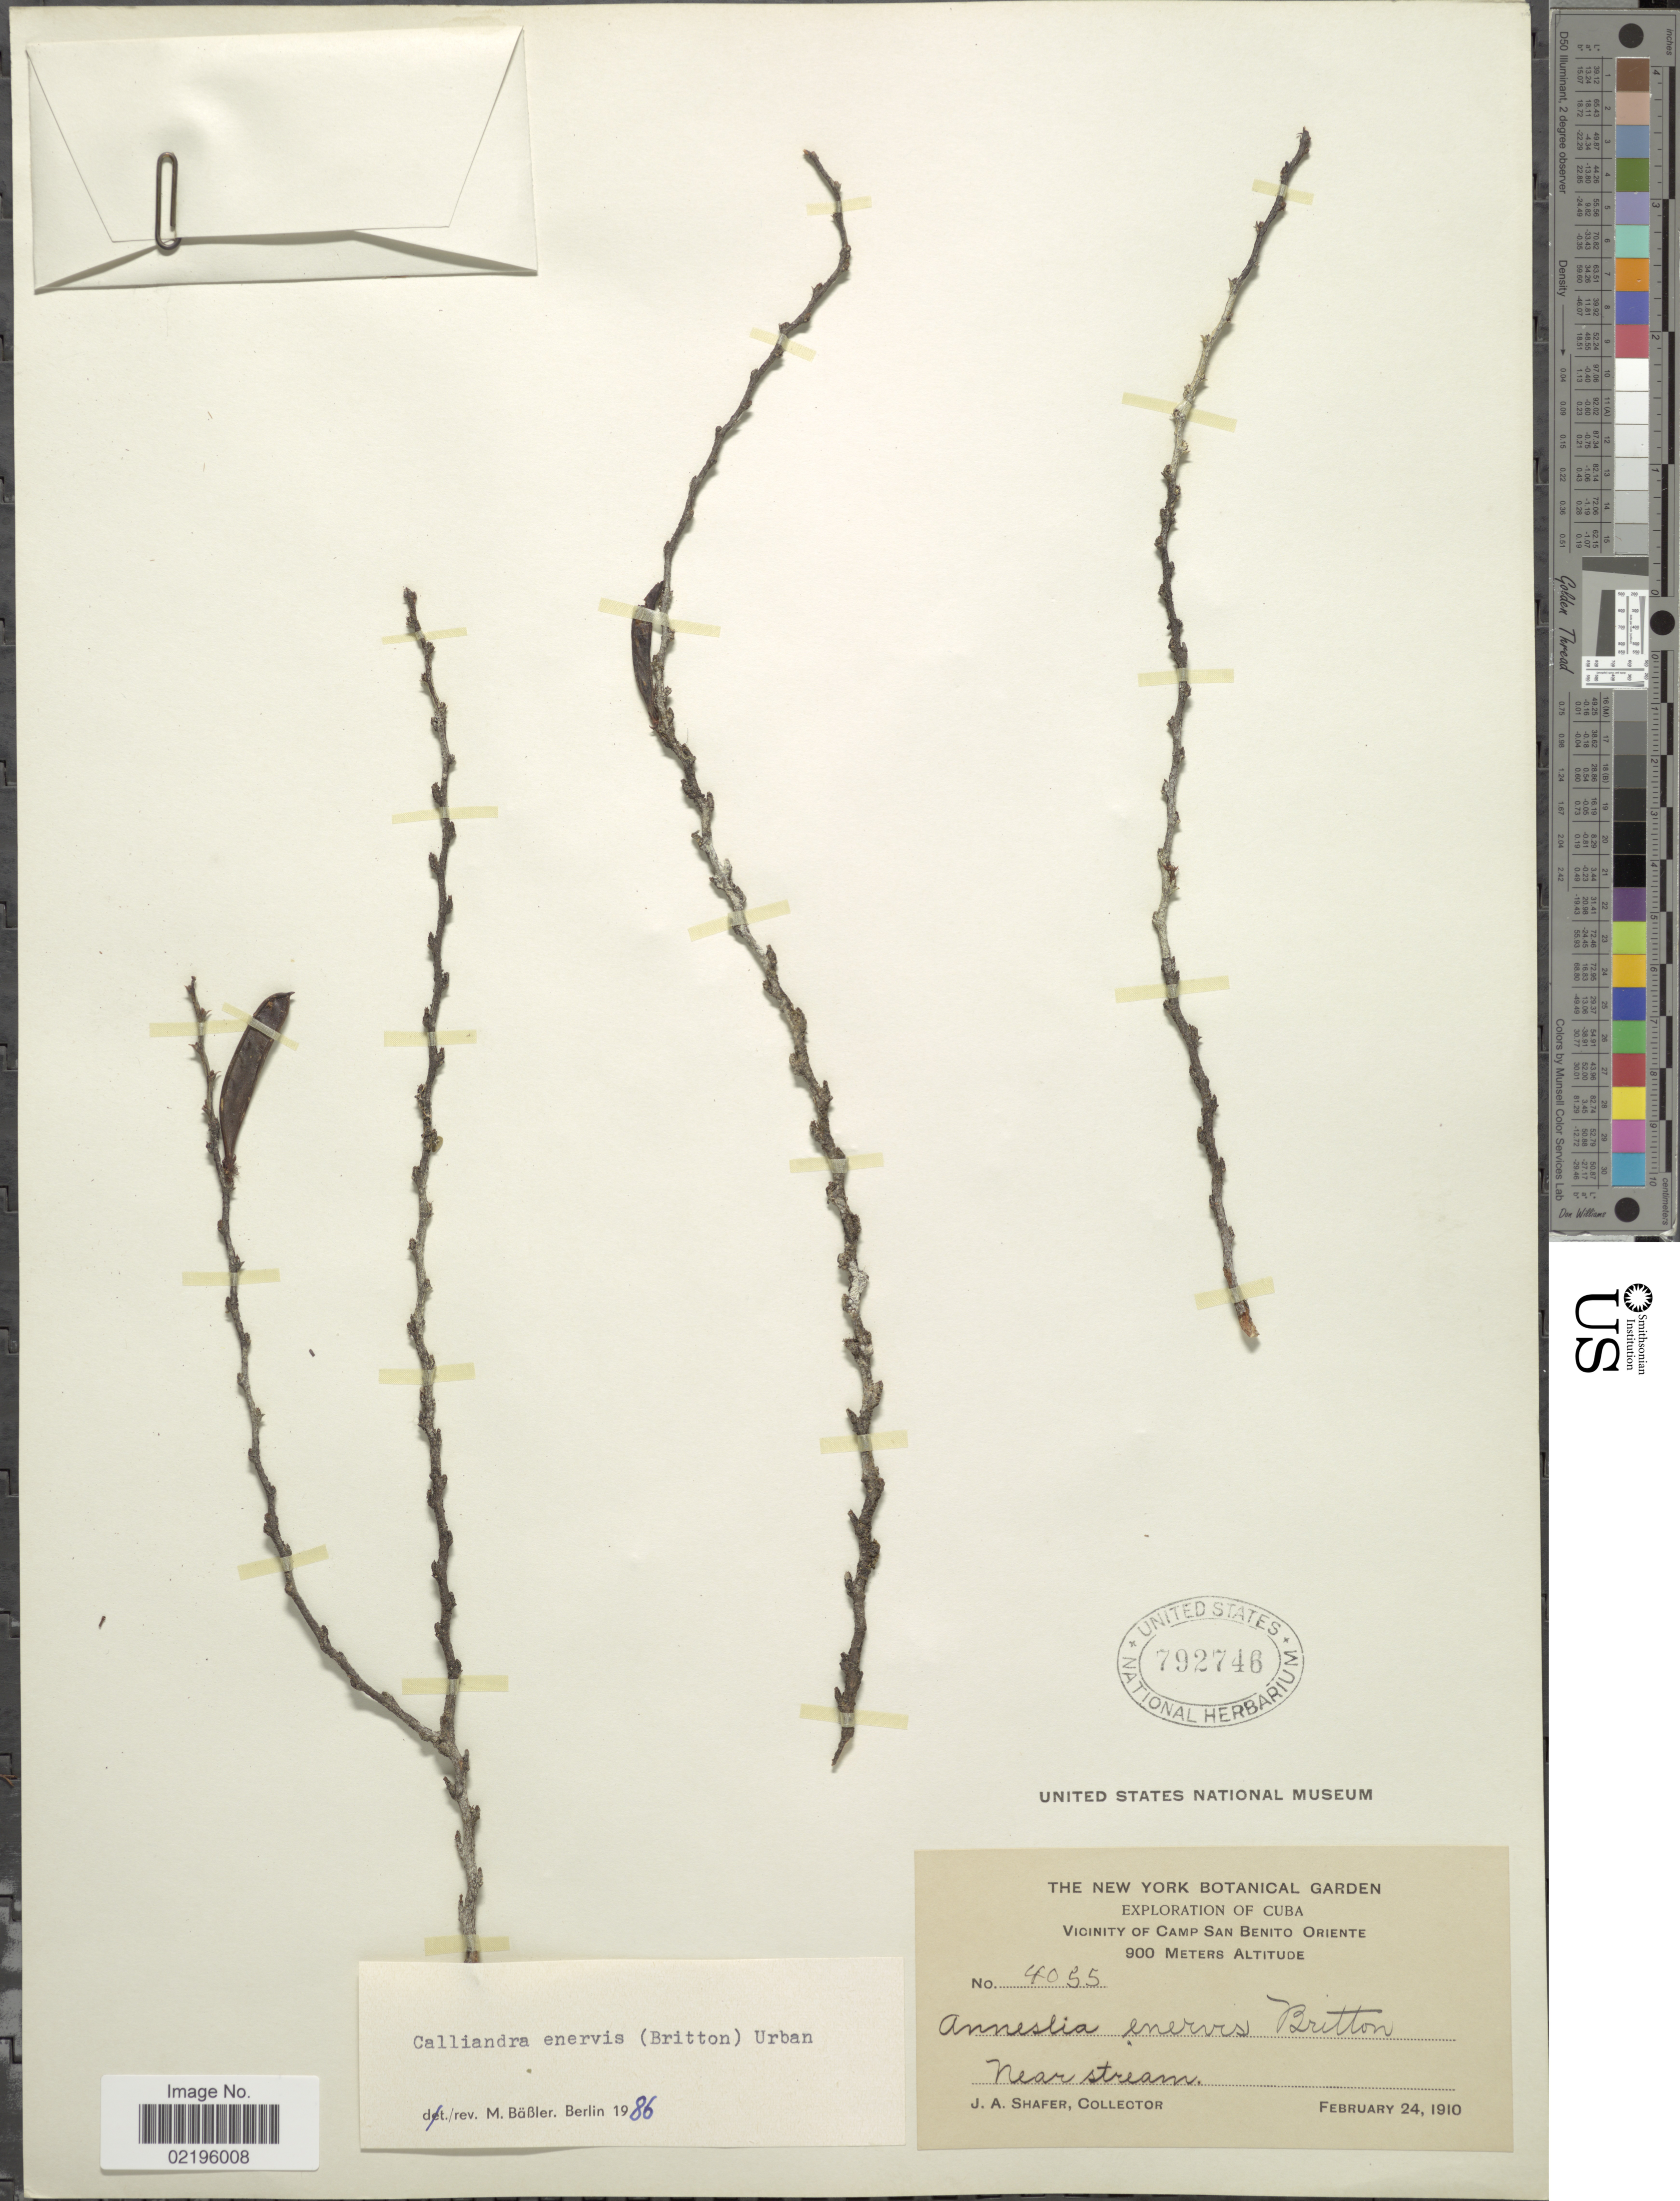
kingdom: Plantae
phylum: Tracheophyta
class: Magnoliopsida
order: Fabales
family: Fabaceae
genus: Calliandra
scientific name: Calliandra enervis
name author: (Britton) Urb.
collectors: J. A. Shafer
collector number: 4055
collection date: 1910-02-24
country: Cuba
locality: Vicinity of Camp San Benito Oriente, near stream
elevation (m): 900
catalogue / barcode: US 792746